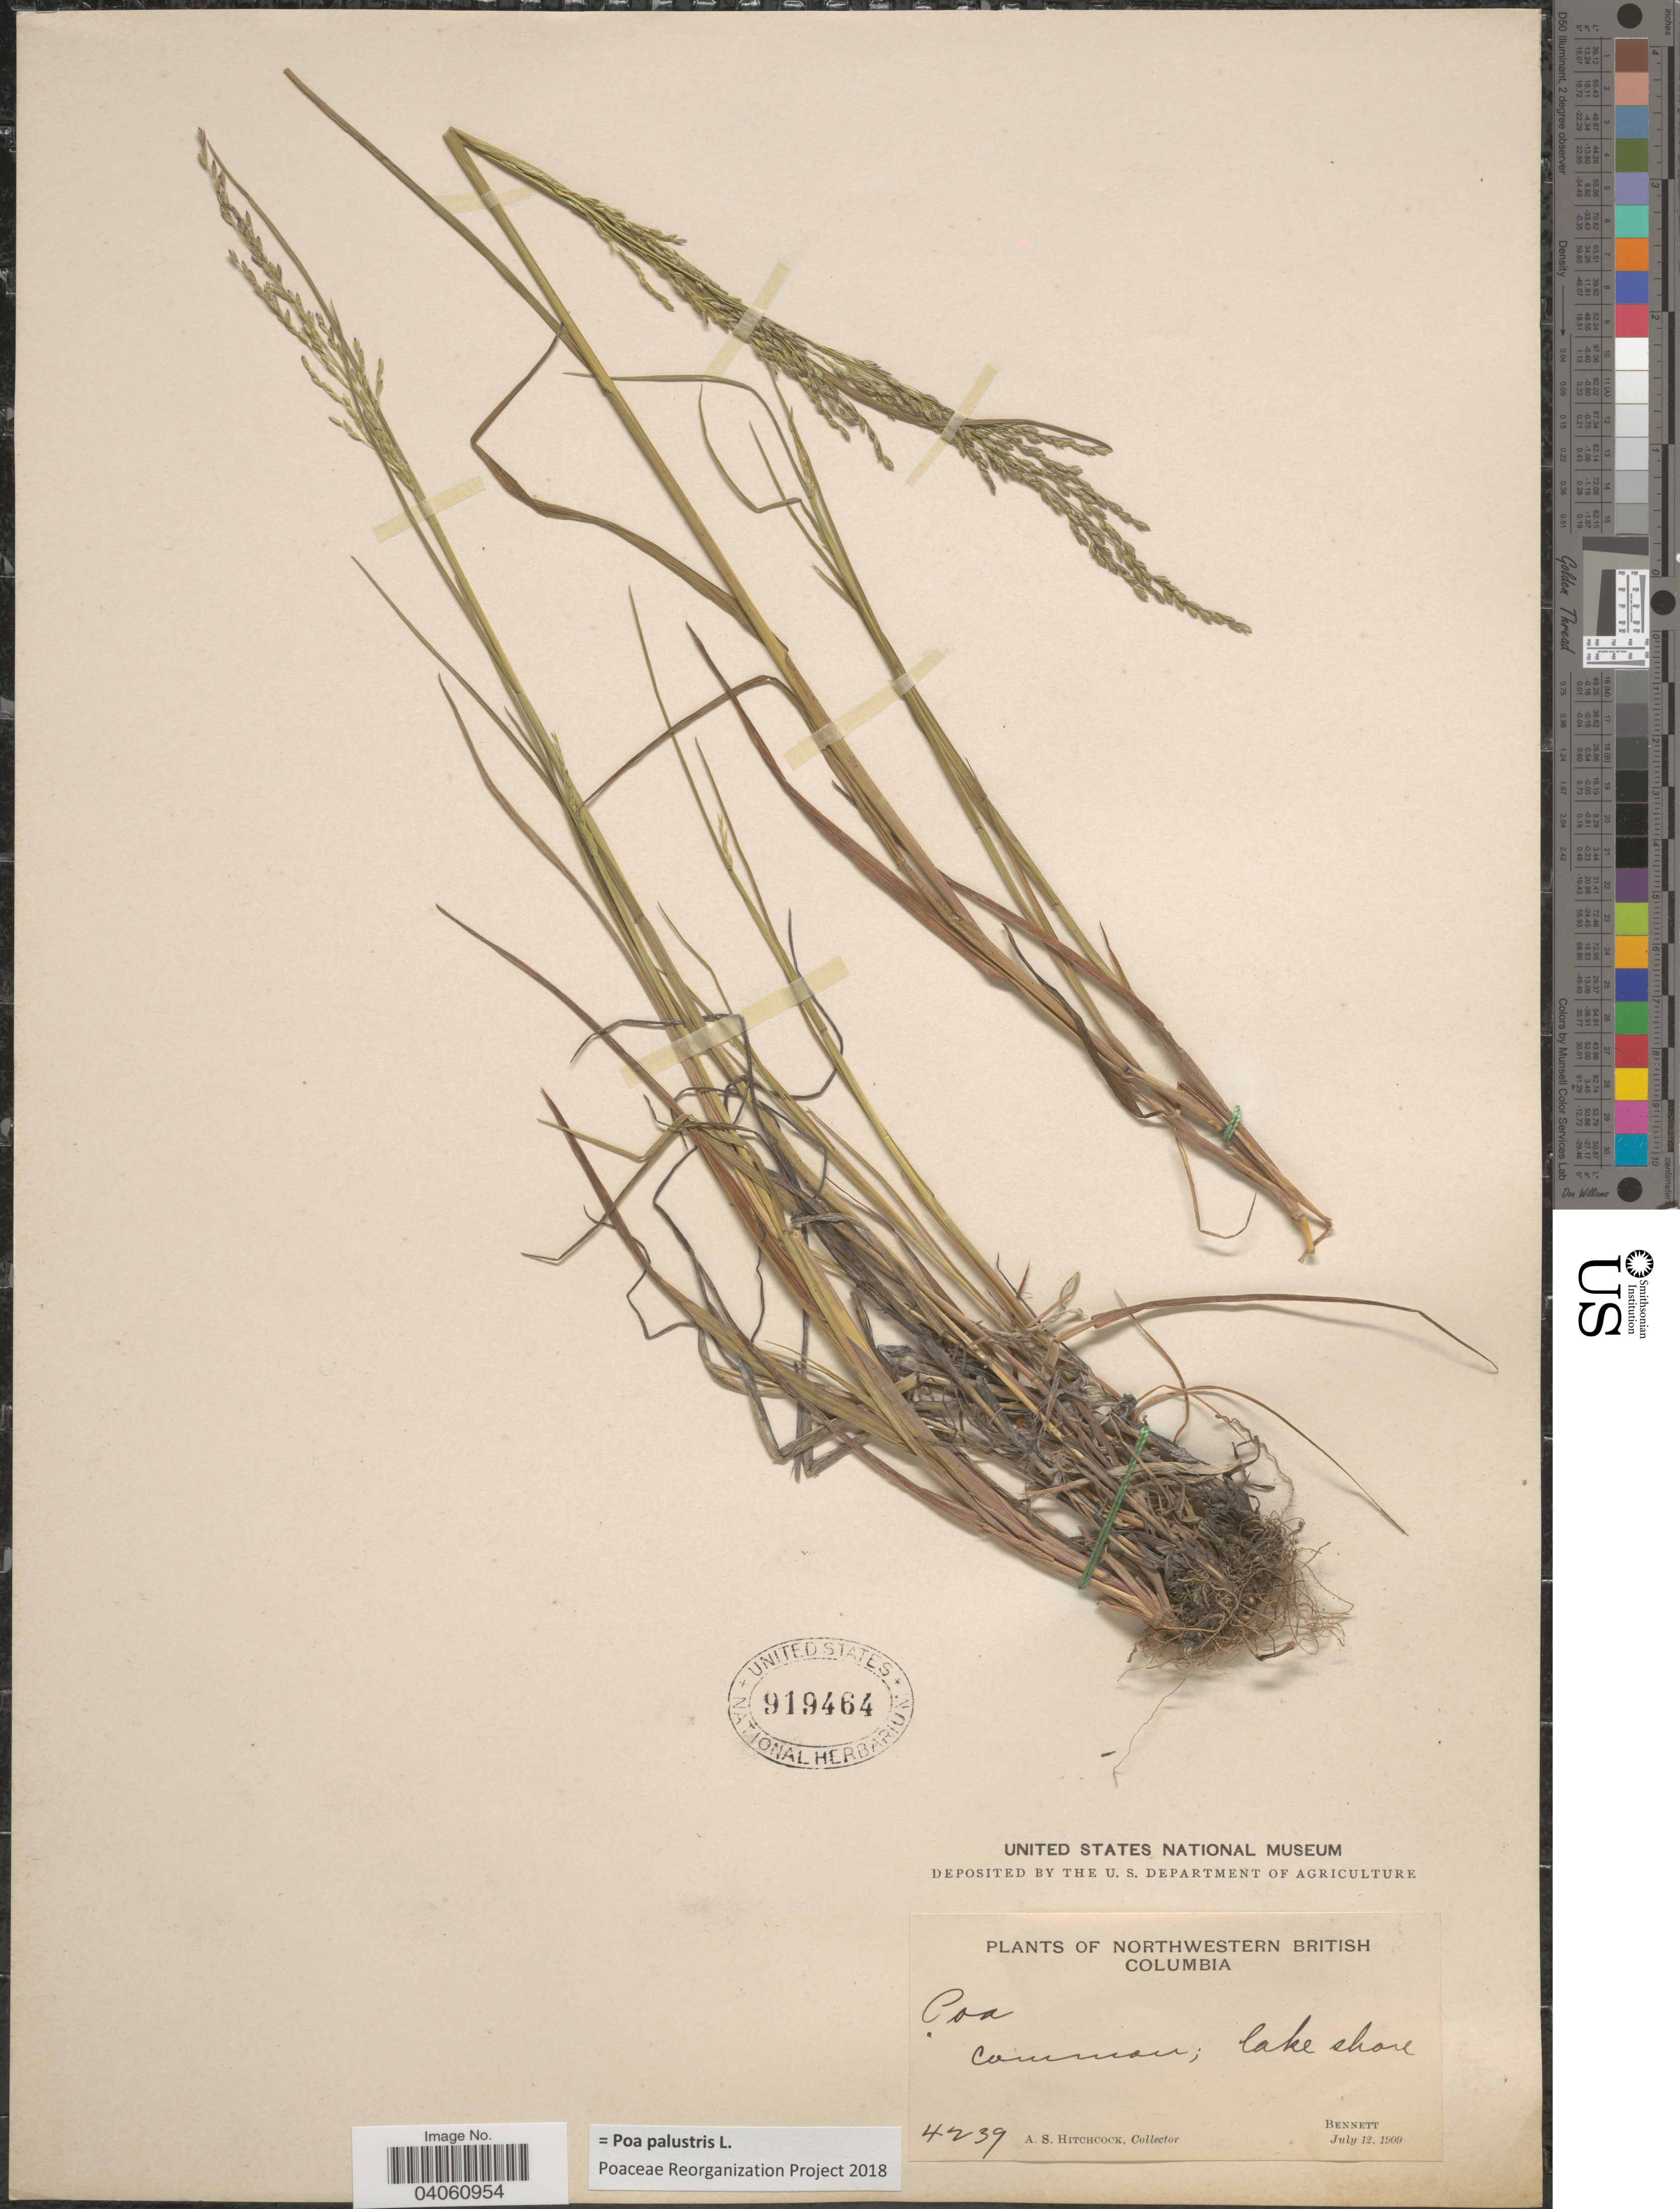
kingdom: Plantae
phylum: Tracheophyta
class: Liliopsida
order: Poales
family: Poaceae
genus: Poa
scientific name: Poa palustris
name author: L.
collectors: A. S. Hitchcock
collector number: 4239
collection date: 1909-07-12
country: Canada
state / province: British Columbia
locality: Northwestern British Columbia. Bennett.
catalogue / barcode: US 919464